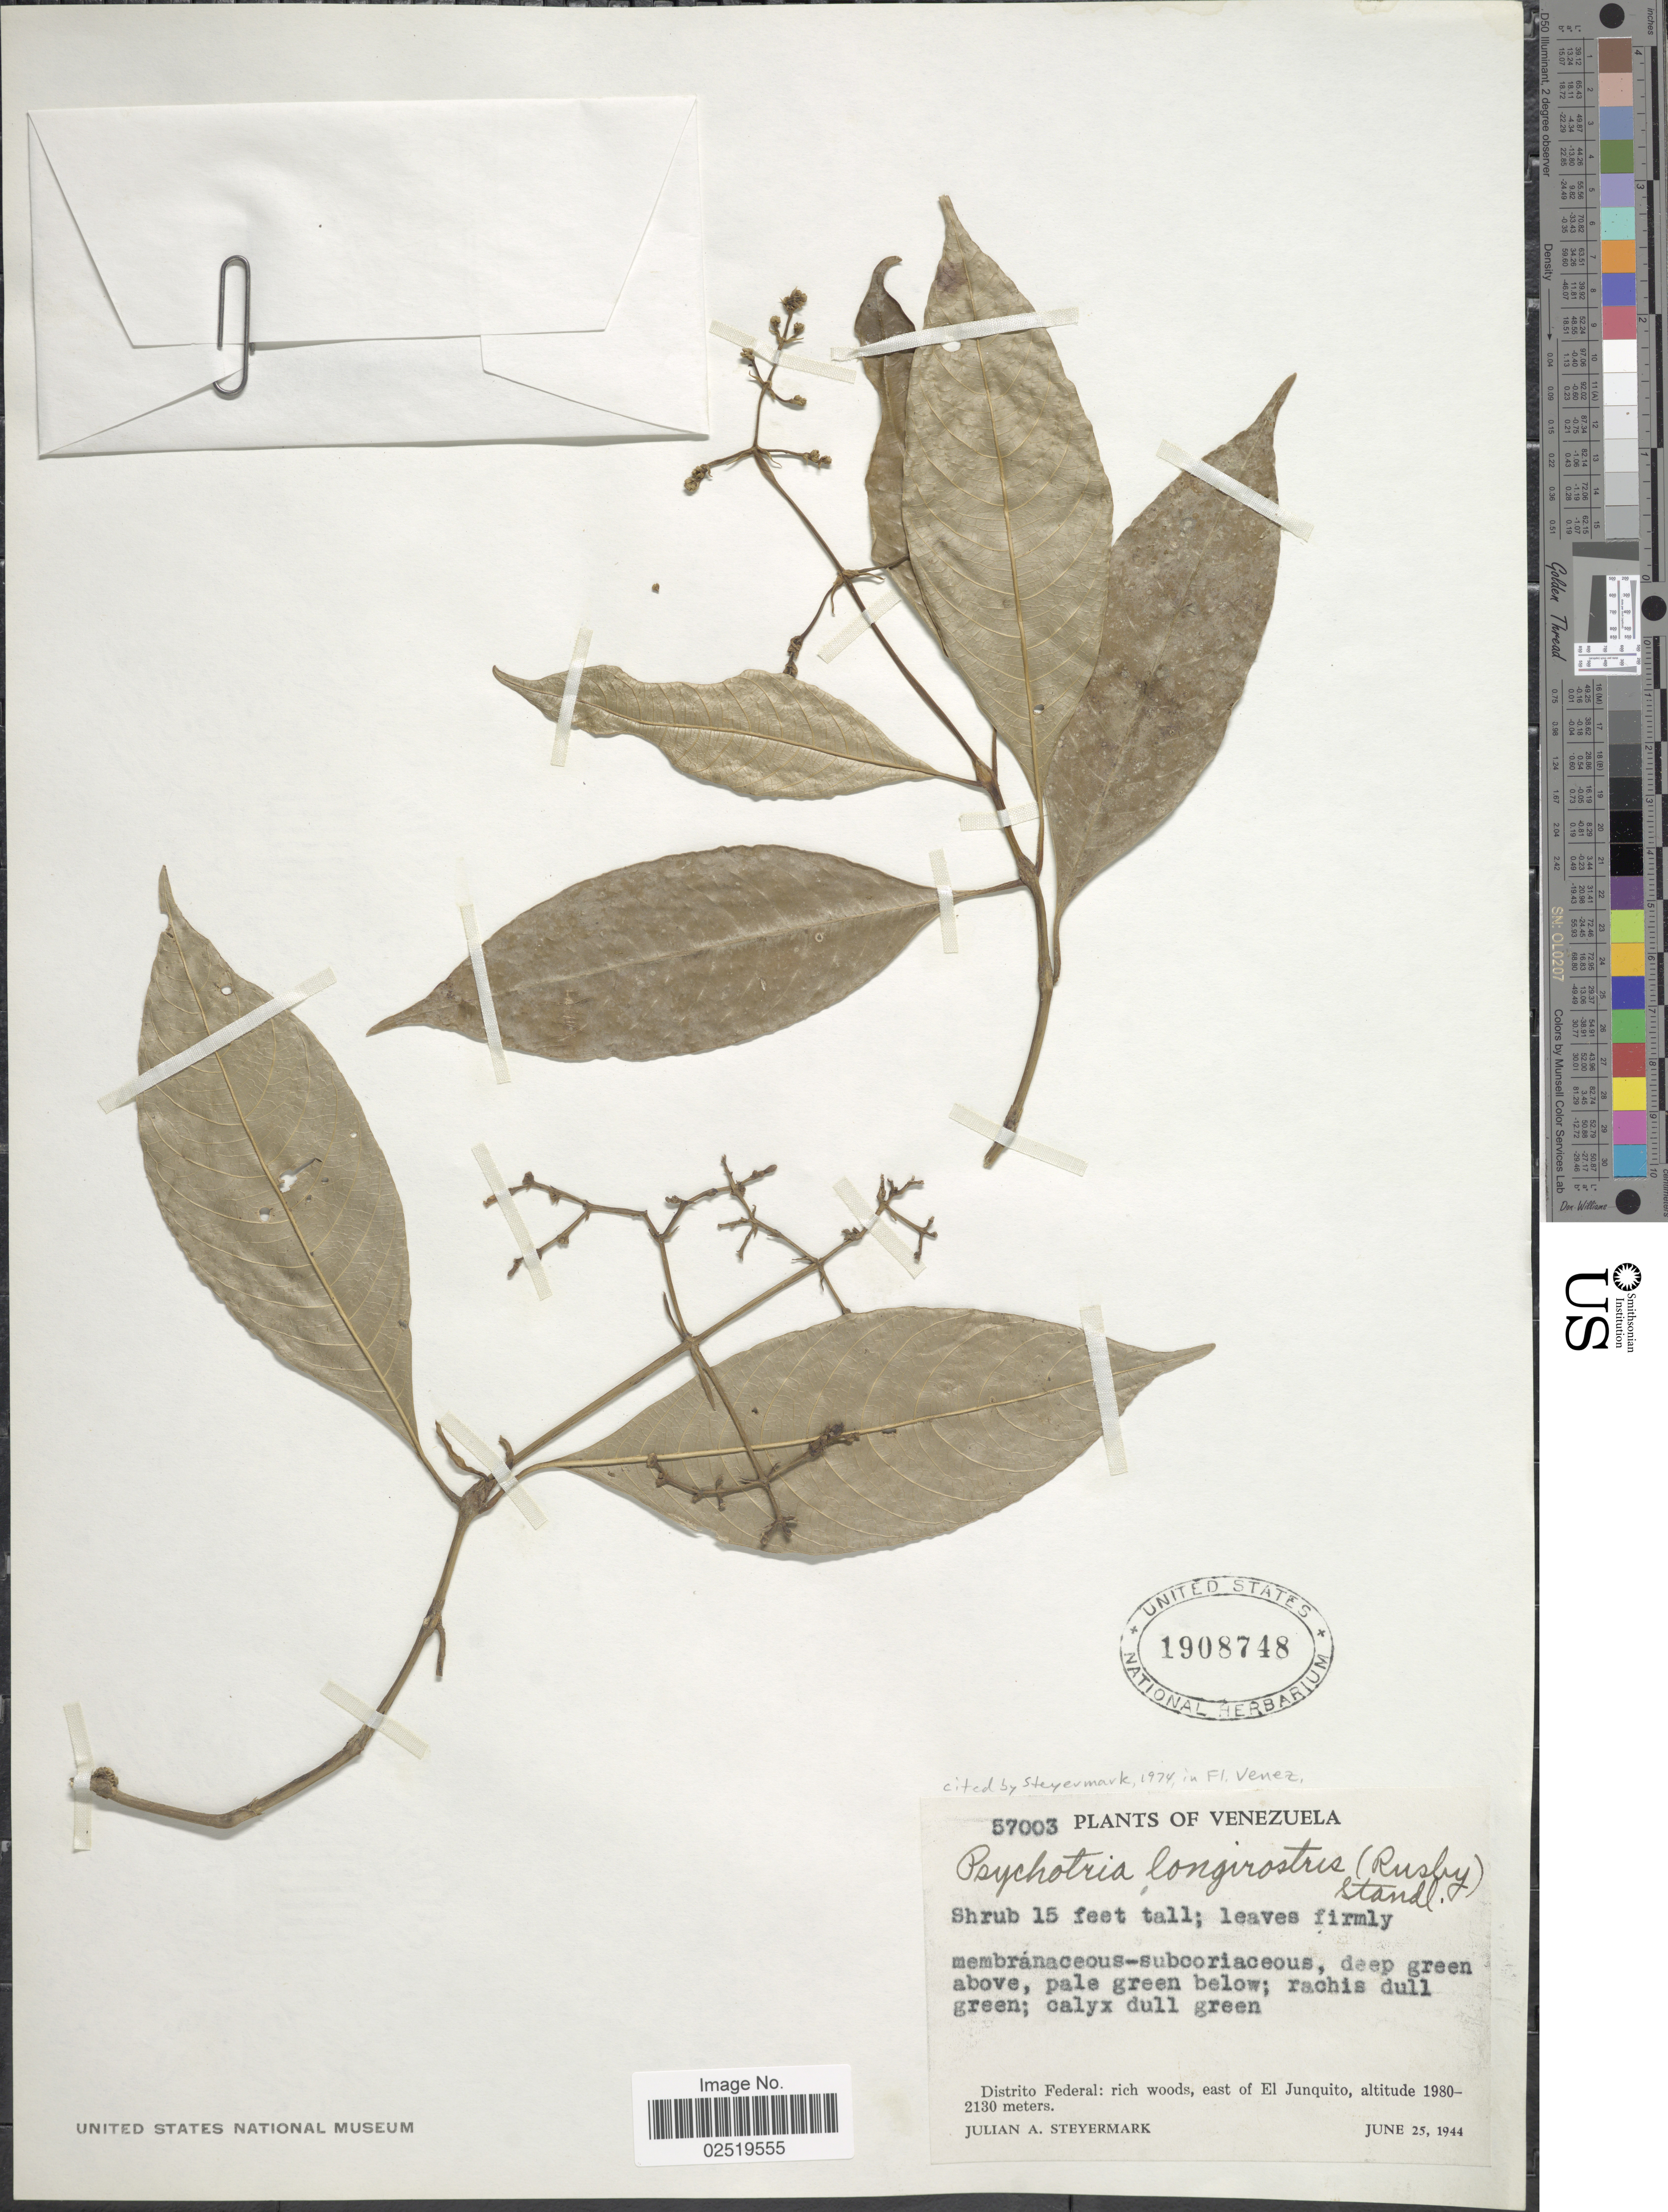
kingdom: Plantae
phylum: Tracheophyta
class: Magnoliopsida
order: Gentianales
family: Rubiaceae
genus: Psychotria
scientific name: Psychotria longirostris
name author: (Rusby) Standl.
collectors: J. Steyermark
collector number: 57003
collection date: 1944-06-25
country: Venezuela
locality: Distrito Federal: rich woods, east of El Junquito.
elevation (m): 1980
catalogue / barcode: US 1908748